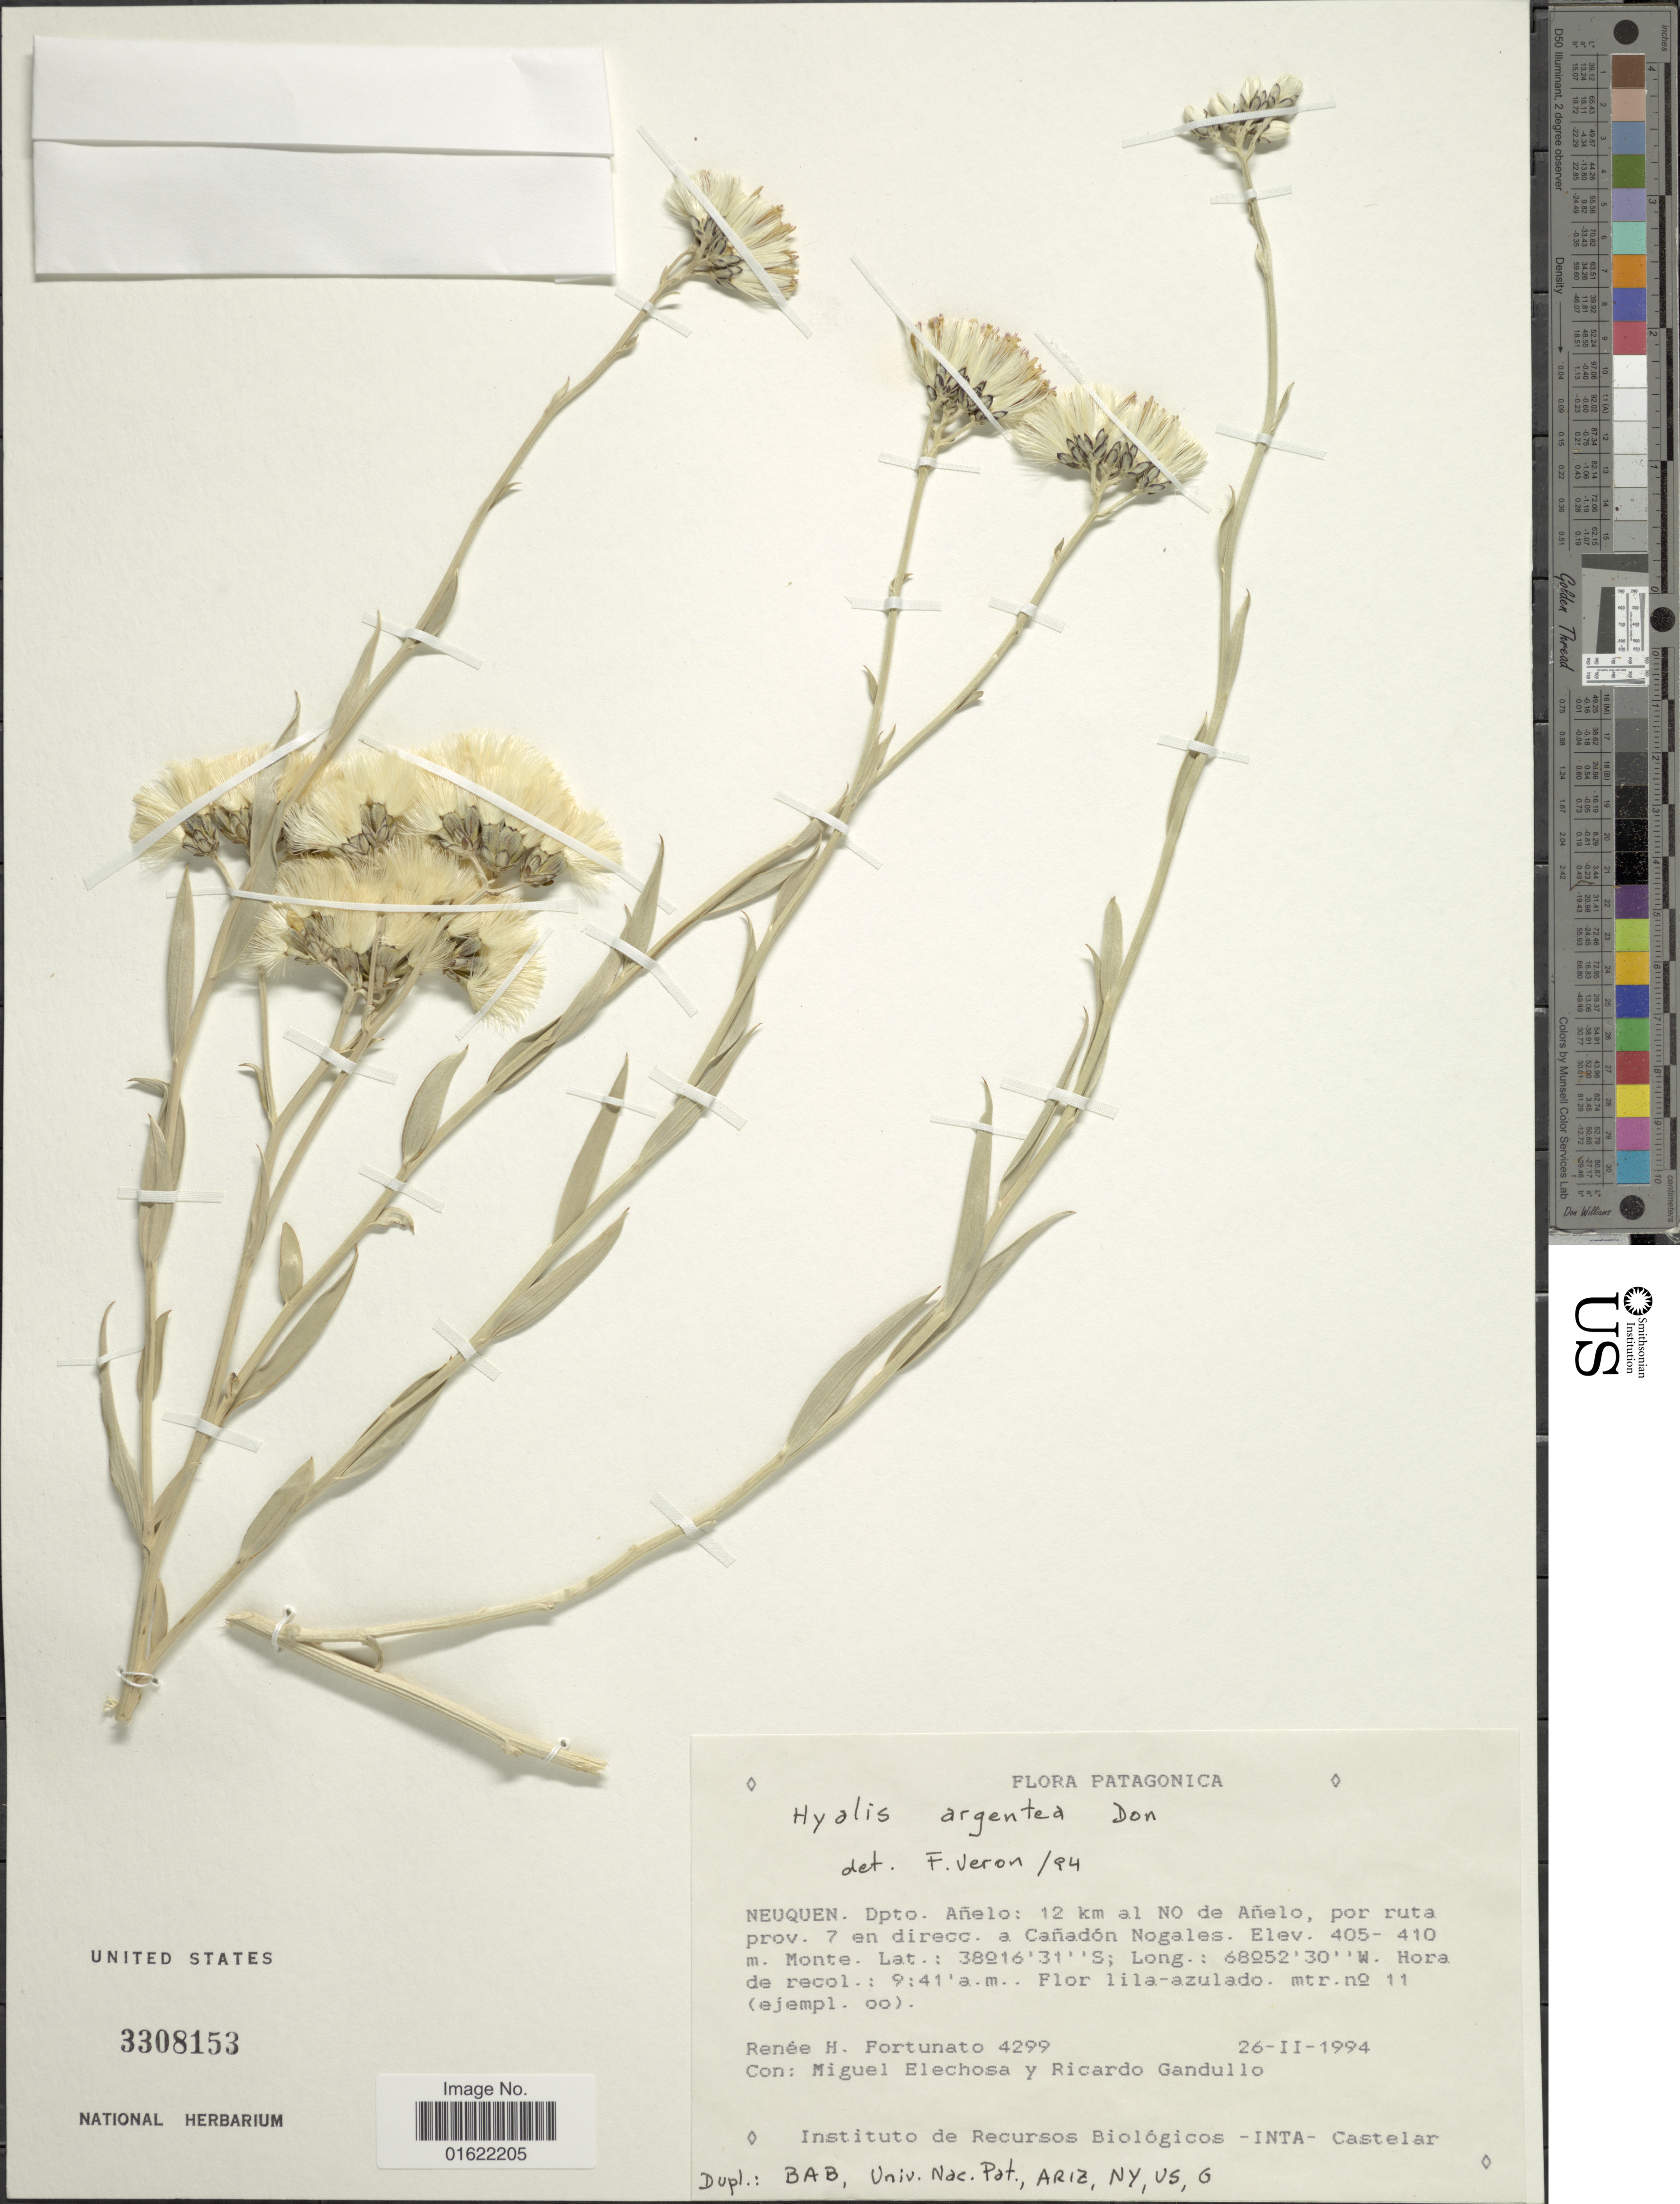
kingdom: Plantae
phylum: Tracheophyta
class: Magnoliopsida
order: Asterales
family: Asteraceae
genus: Hyalis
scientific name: Hyalis argentea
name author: D. Don ex Hook. & Arn.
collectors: R. H. Fortunato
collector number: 4299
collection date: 1994-02-26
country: Argentina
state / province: Neuquen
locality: Dpto.: Anelo: 12 km al NO de Anelo, por ruta prov. 7 en direcc a Canadon Nogales. Patagonica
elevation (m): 405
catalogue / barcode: US 3308153